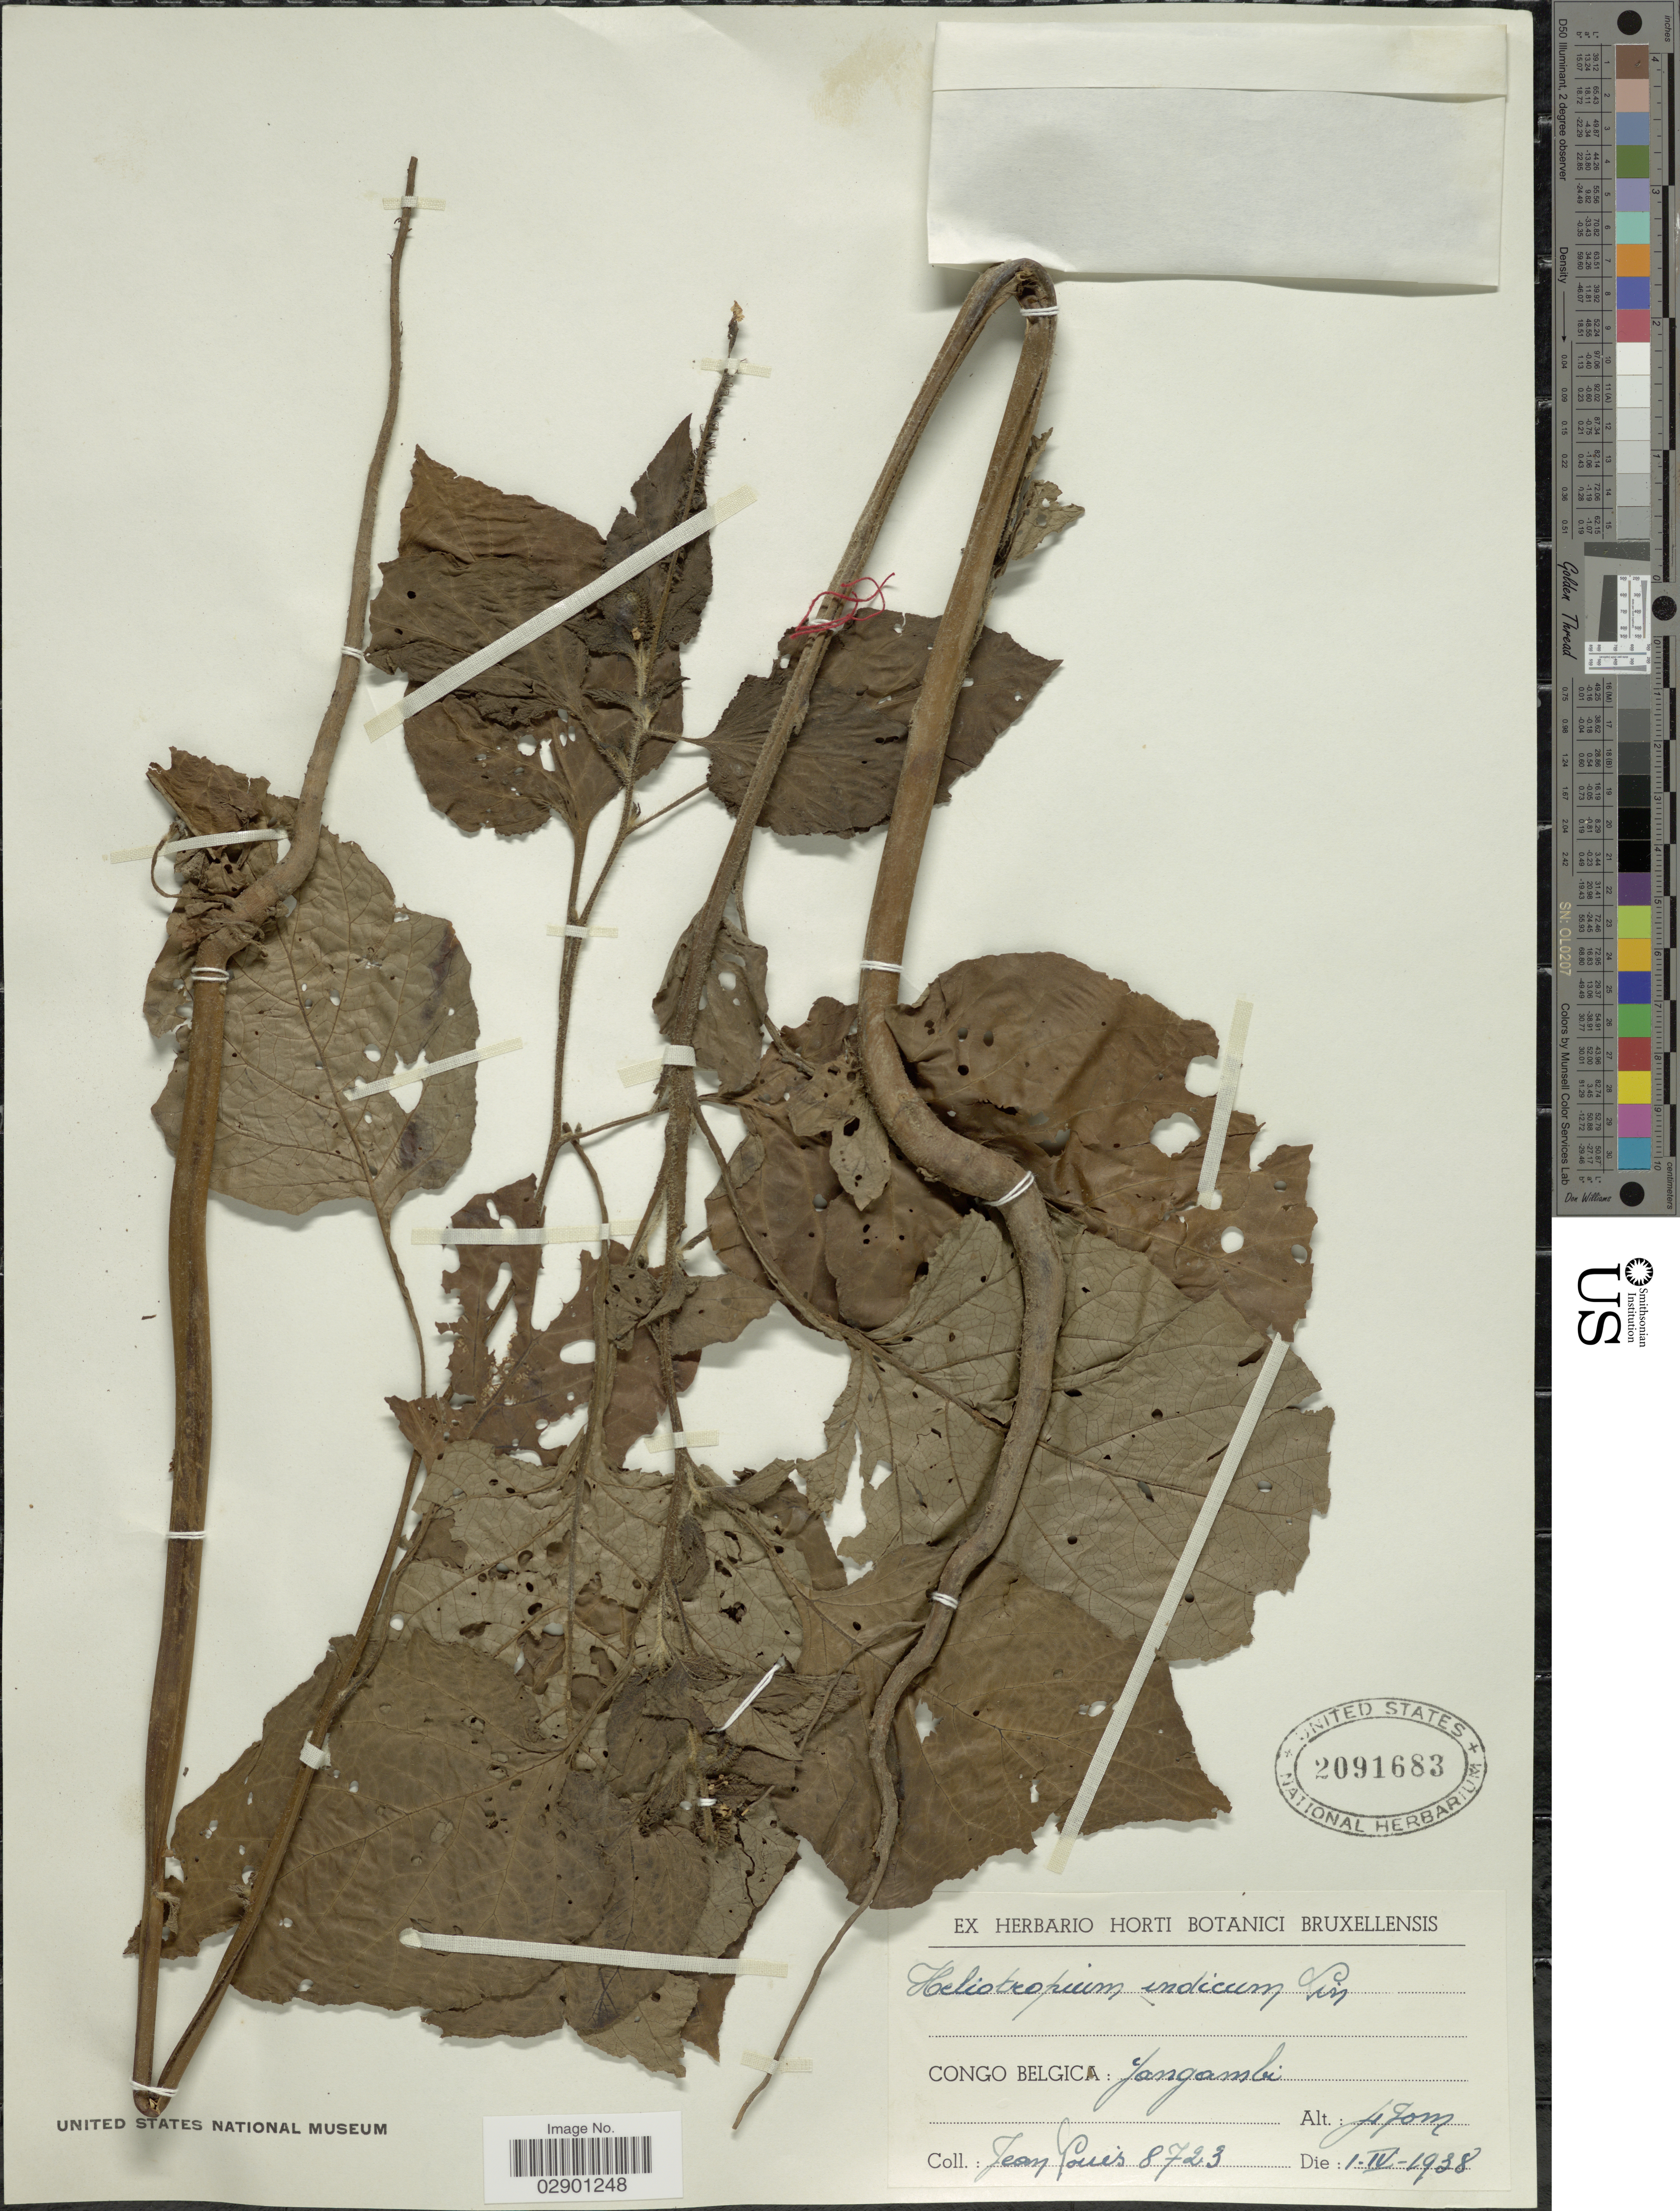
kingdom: Plantae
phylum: Tracheophyta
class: Magnoliopsida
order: Boraginales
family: Heliotropiaceae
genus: Heliotropium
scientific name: Heliotropium indicum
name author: L.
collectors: J. Louis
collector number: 8723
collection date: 1938-04-01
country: Congo, Democratic Republic of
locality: Congo Belgica: Yangambi.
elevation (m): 470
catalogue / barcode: US 2091683